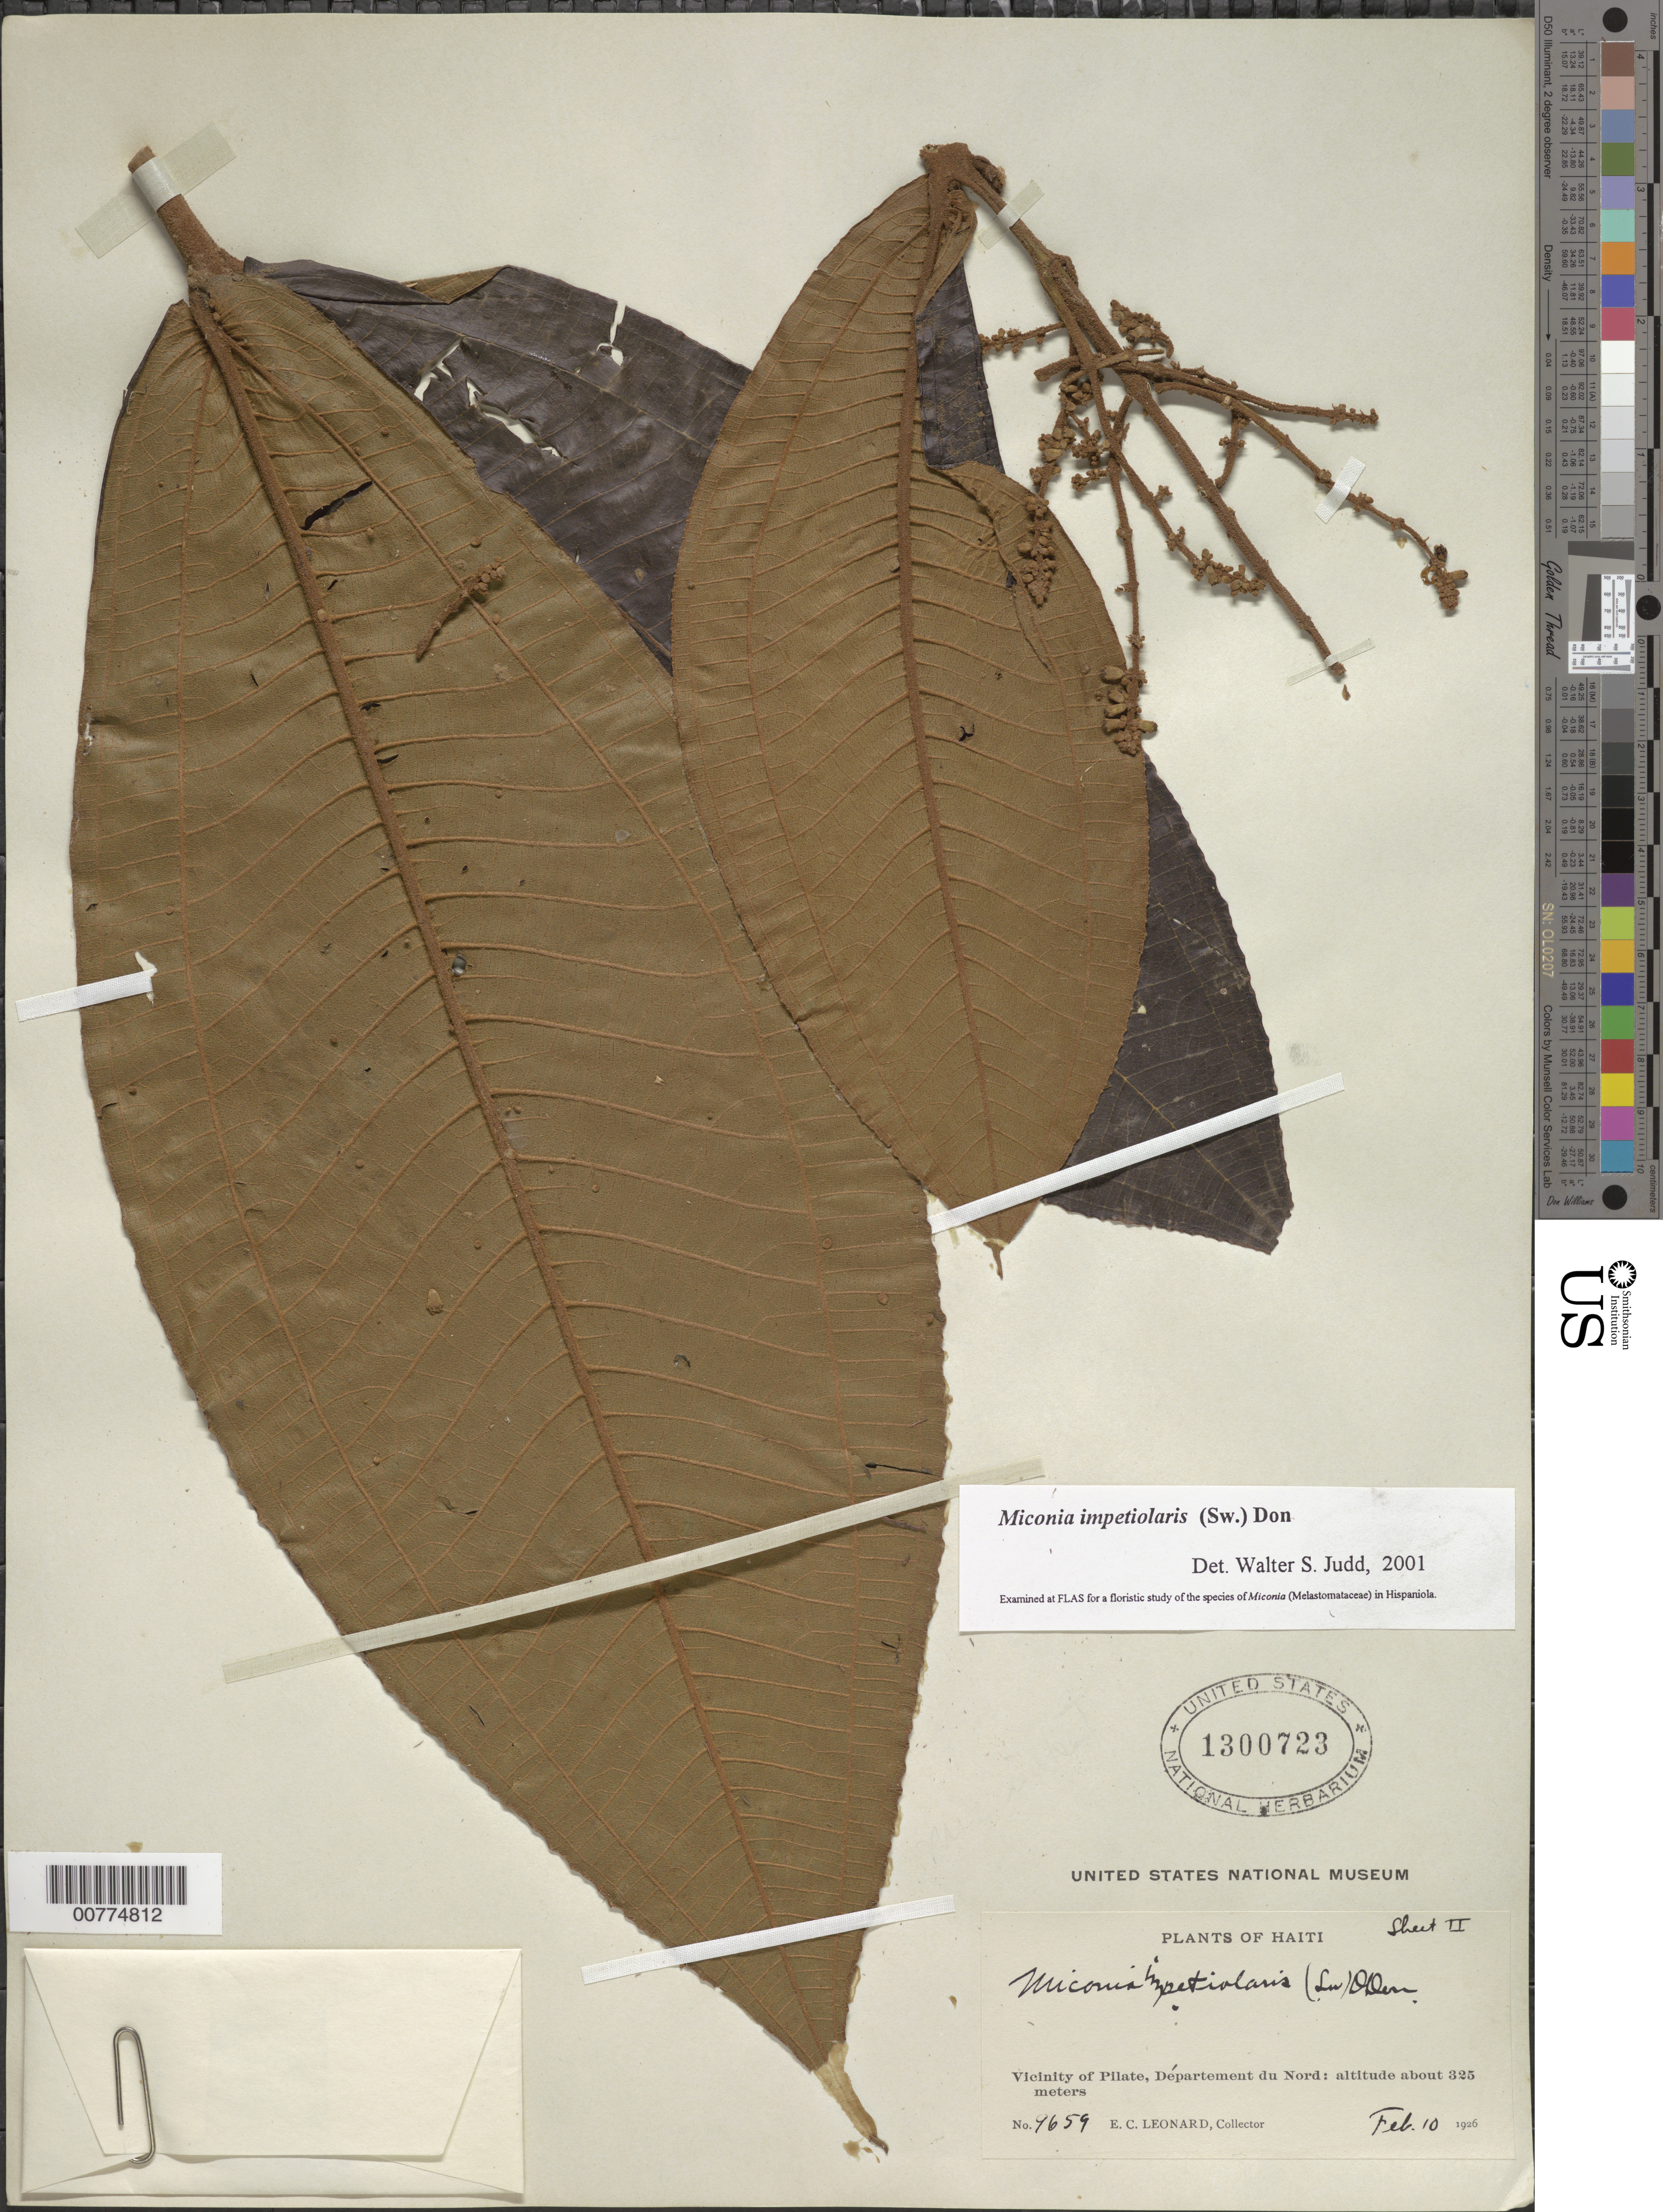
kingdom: Plantae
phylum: Tracheophyta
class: Magnoliopsida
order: Myrtales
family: Melastomataceae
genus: Miconia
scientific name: Miconia impetiolaris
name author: (Sw.) D. Don ex DC.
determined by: Judd, Walter S.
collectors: E. C. Leonard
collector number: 9659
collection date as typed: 10 Feb 1926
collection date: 1926-02-10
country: Haiti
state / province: Nord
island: Hispaniola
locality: Vicinity of Pilate, slopes north of Pilate.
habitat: In thickets on slopes.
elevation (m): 325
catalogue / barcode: US 1300723